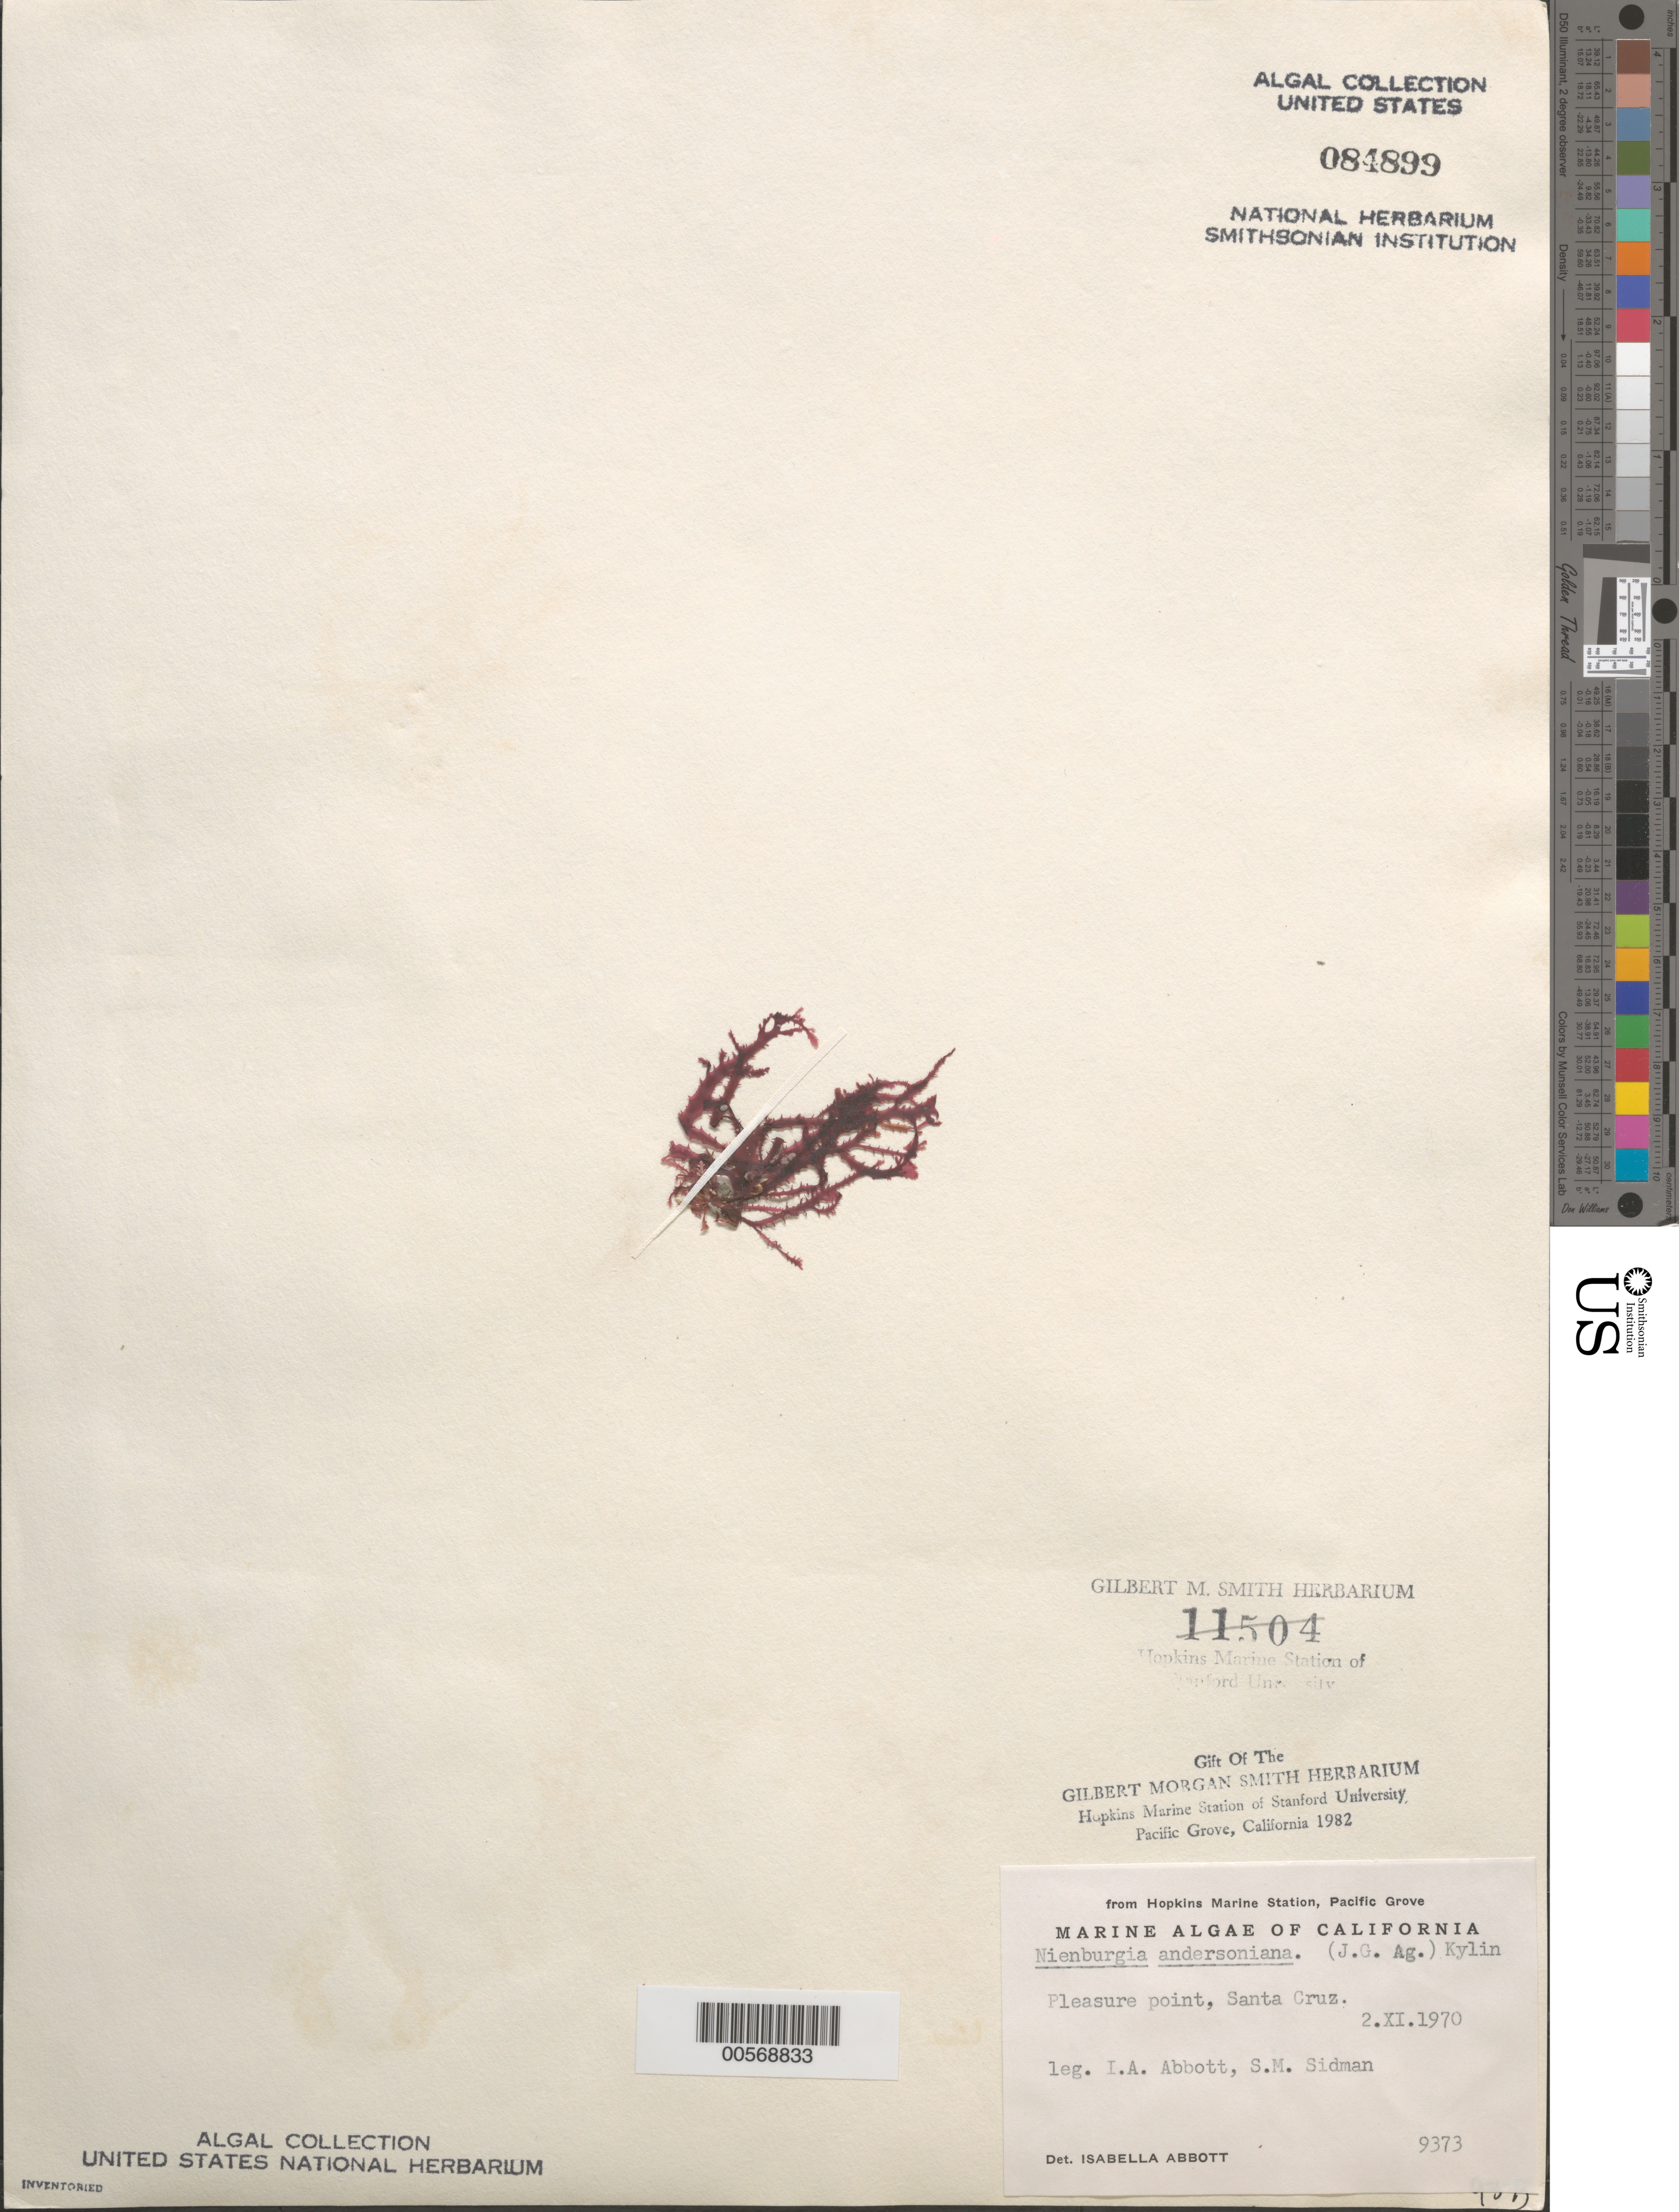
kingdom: Plantae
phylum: Rhodophyta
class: Florideophyceae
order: Ceramiales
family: Delesseriaceae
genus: Nienburgia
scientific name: Nienburgia andersoniana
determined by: Abbott, Isabella A.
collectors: I. A. Abbott & S. Sidman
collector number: IAA 9373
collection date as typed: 02 Nov 1970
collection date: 1970-11-02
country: United States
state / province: California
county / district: Santa Cruz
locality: Pleasure Point, Santa Cruz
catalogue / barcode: US 84899